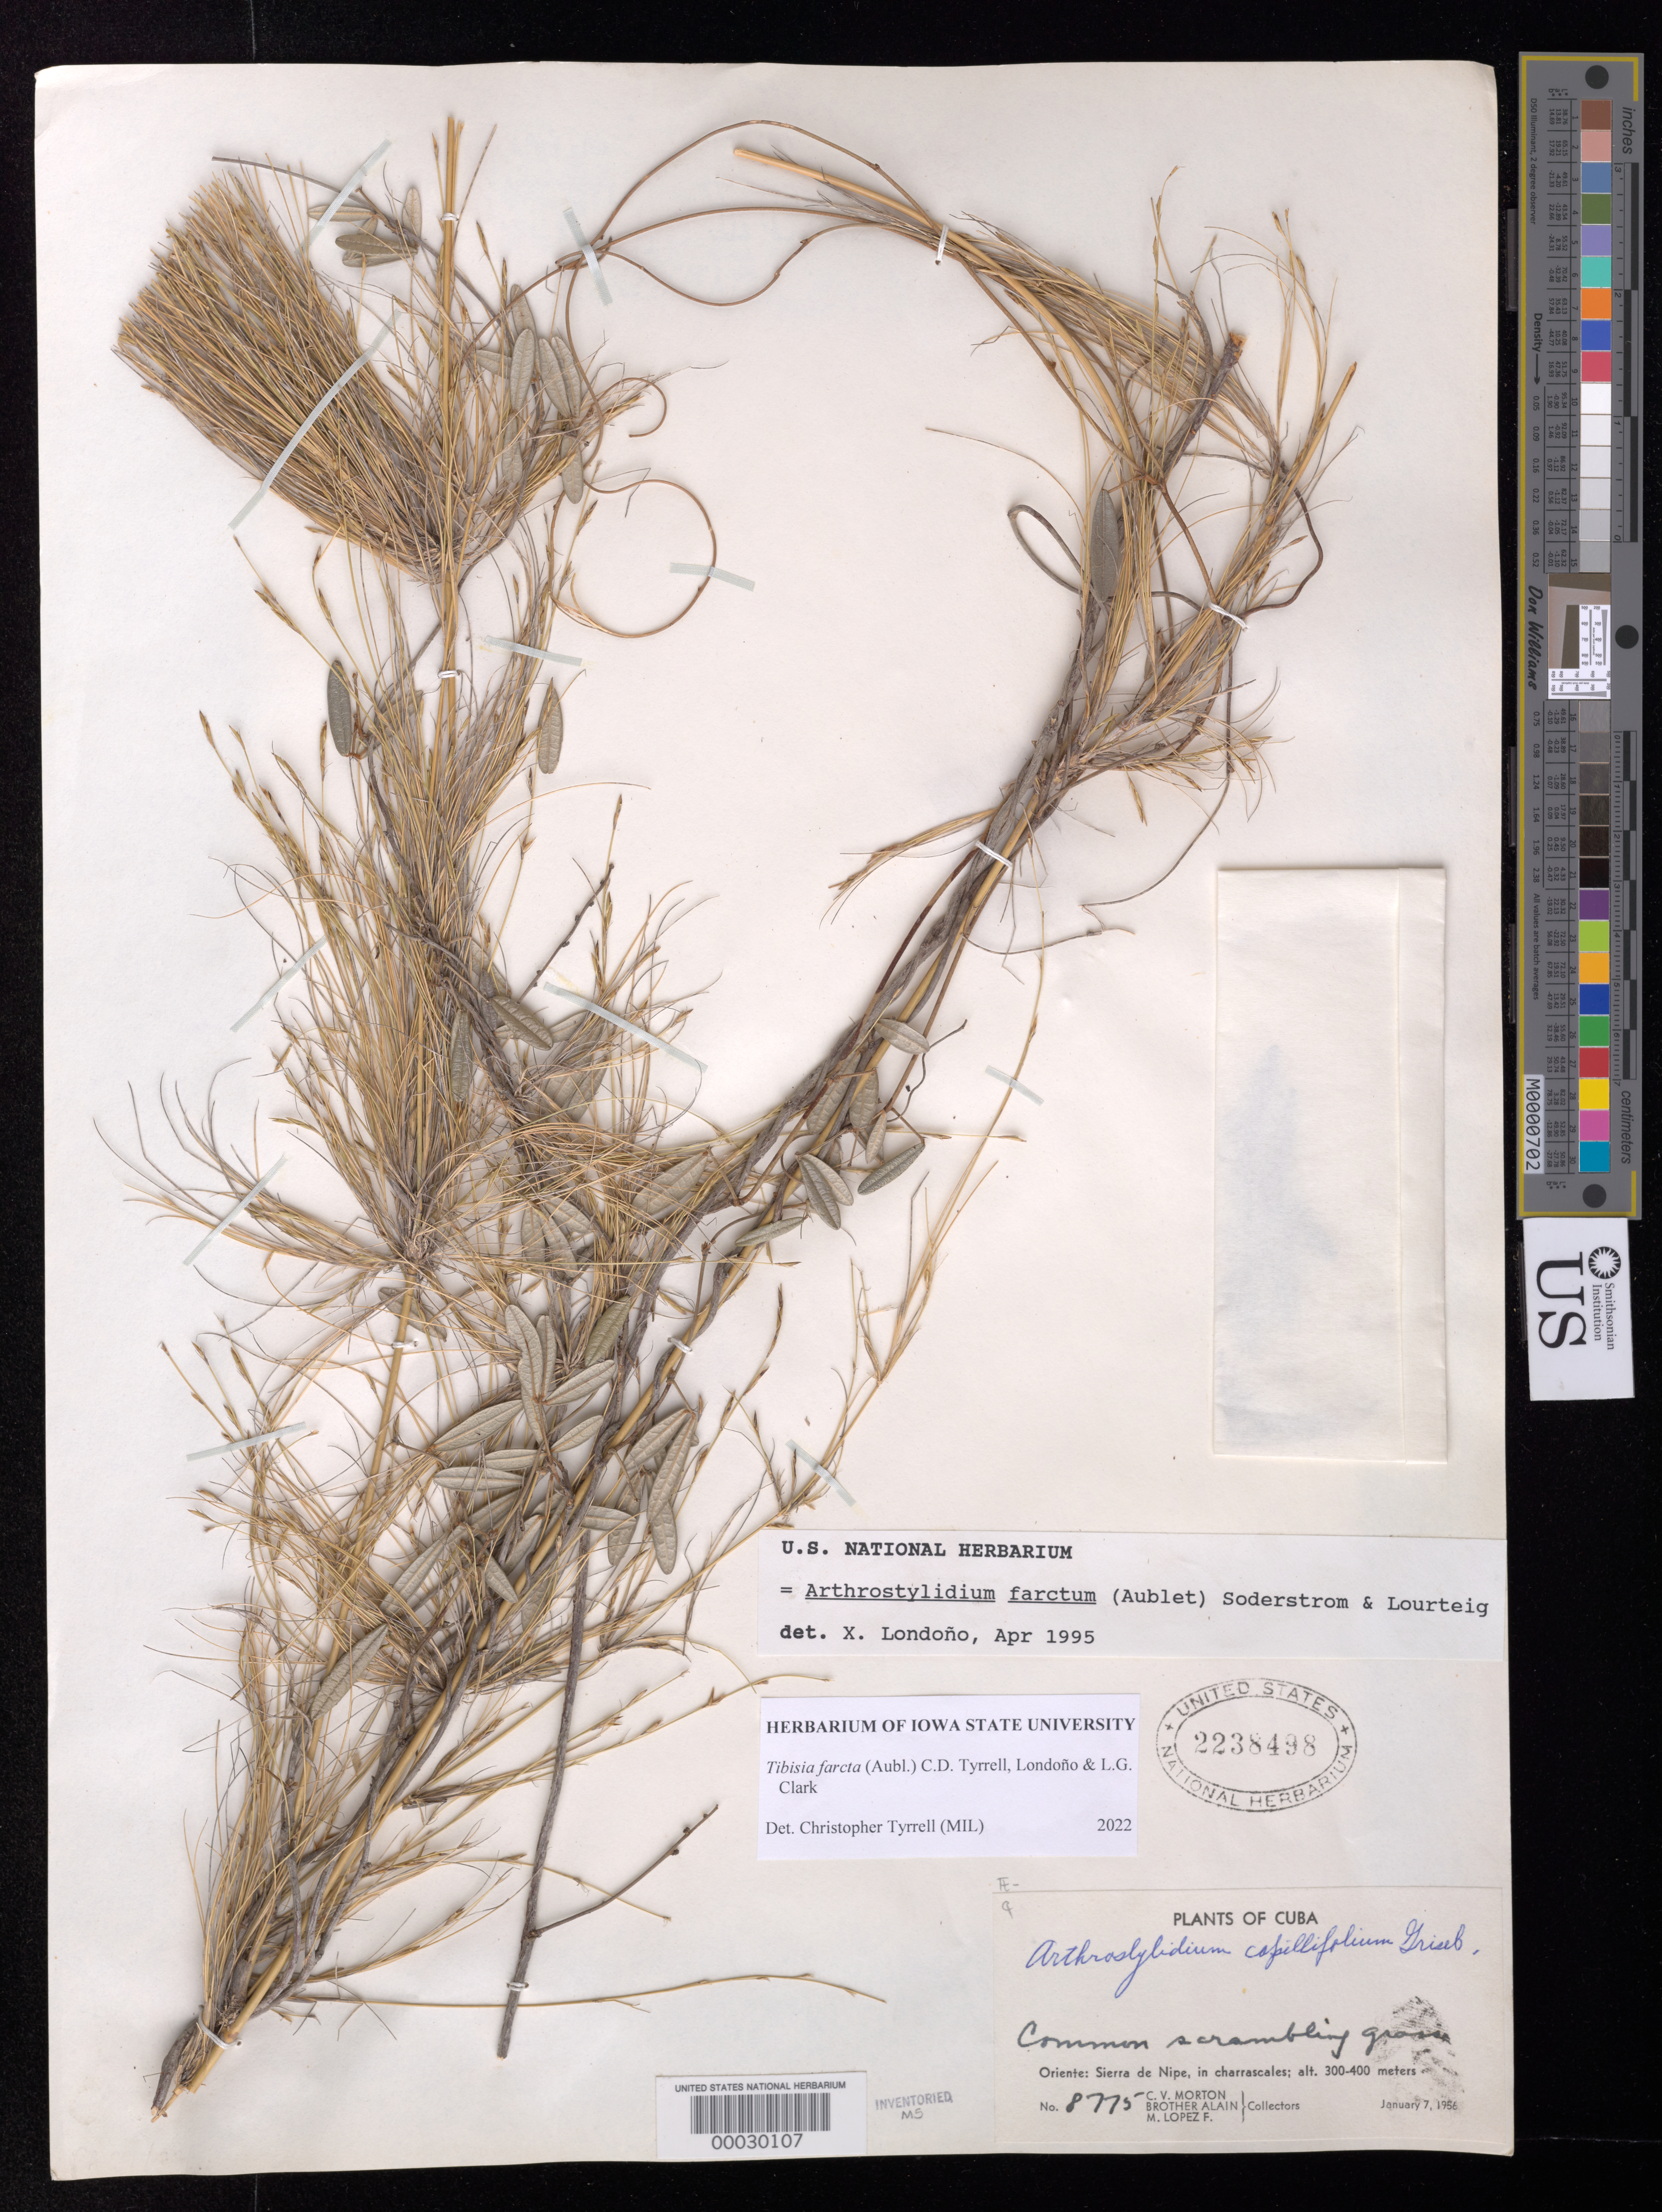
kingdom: Plantae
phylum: Tracheophyta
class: Liliopsida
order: Poales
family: Poaceae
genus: Tibisia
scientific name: Tibisia farcta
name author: (Aubl.) C.D. Tyrrell et al.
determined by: Tyrrell, Christopher D., (MIL), Milwaukee Public Museum (UNITED STATES)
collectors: C. V. Morton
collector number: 8775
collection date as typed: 07 Jan 1956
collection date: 1956-01-07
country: Cuba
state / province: Oriente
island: Greater Antilles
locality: Sierra de nipe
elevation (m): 300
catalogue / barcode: US 2238498